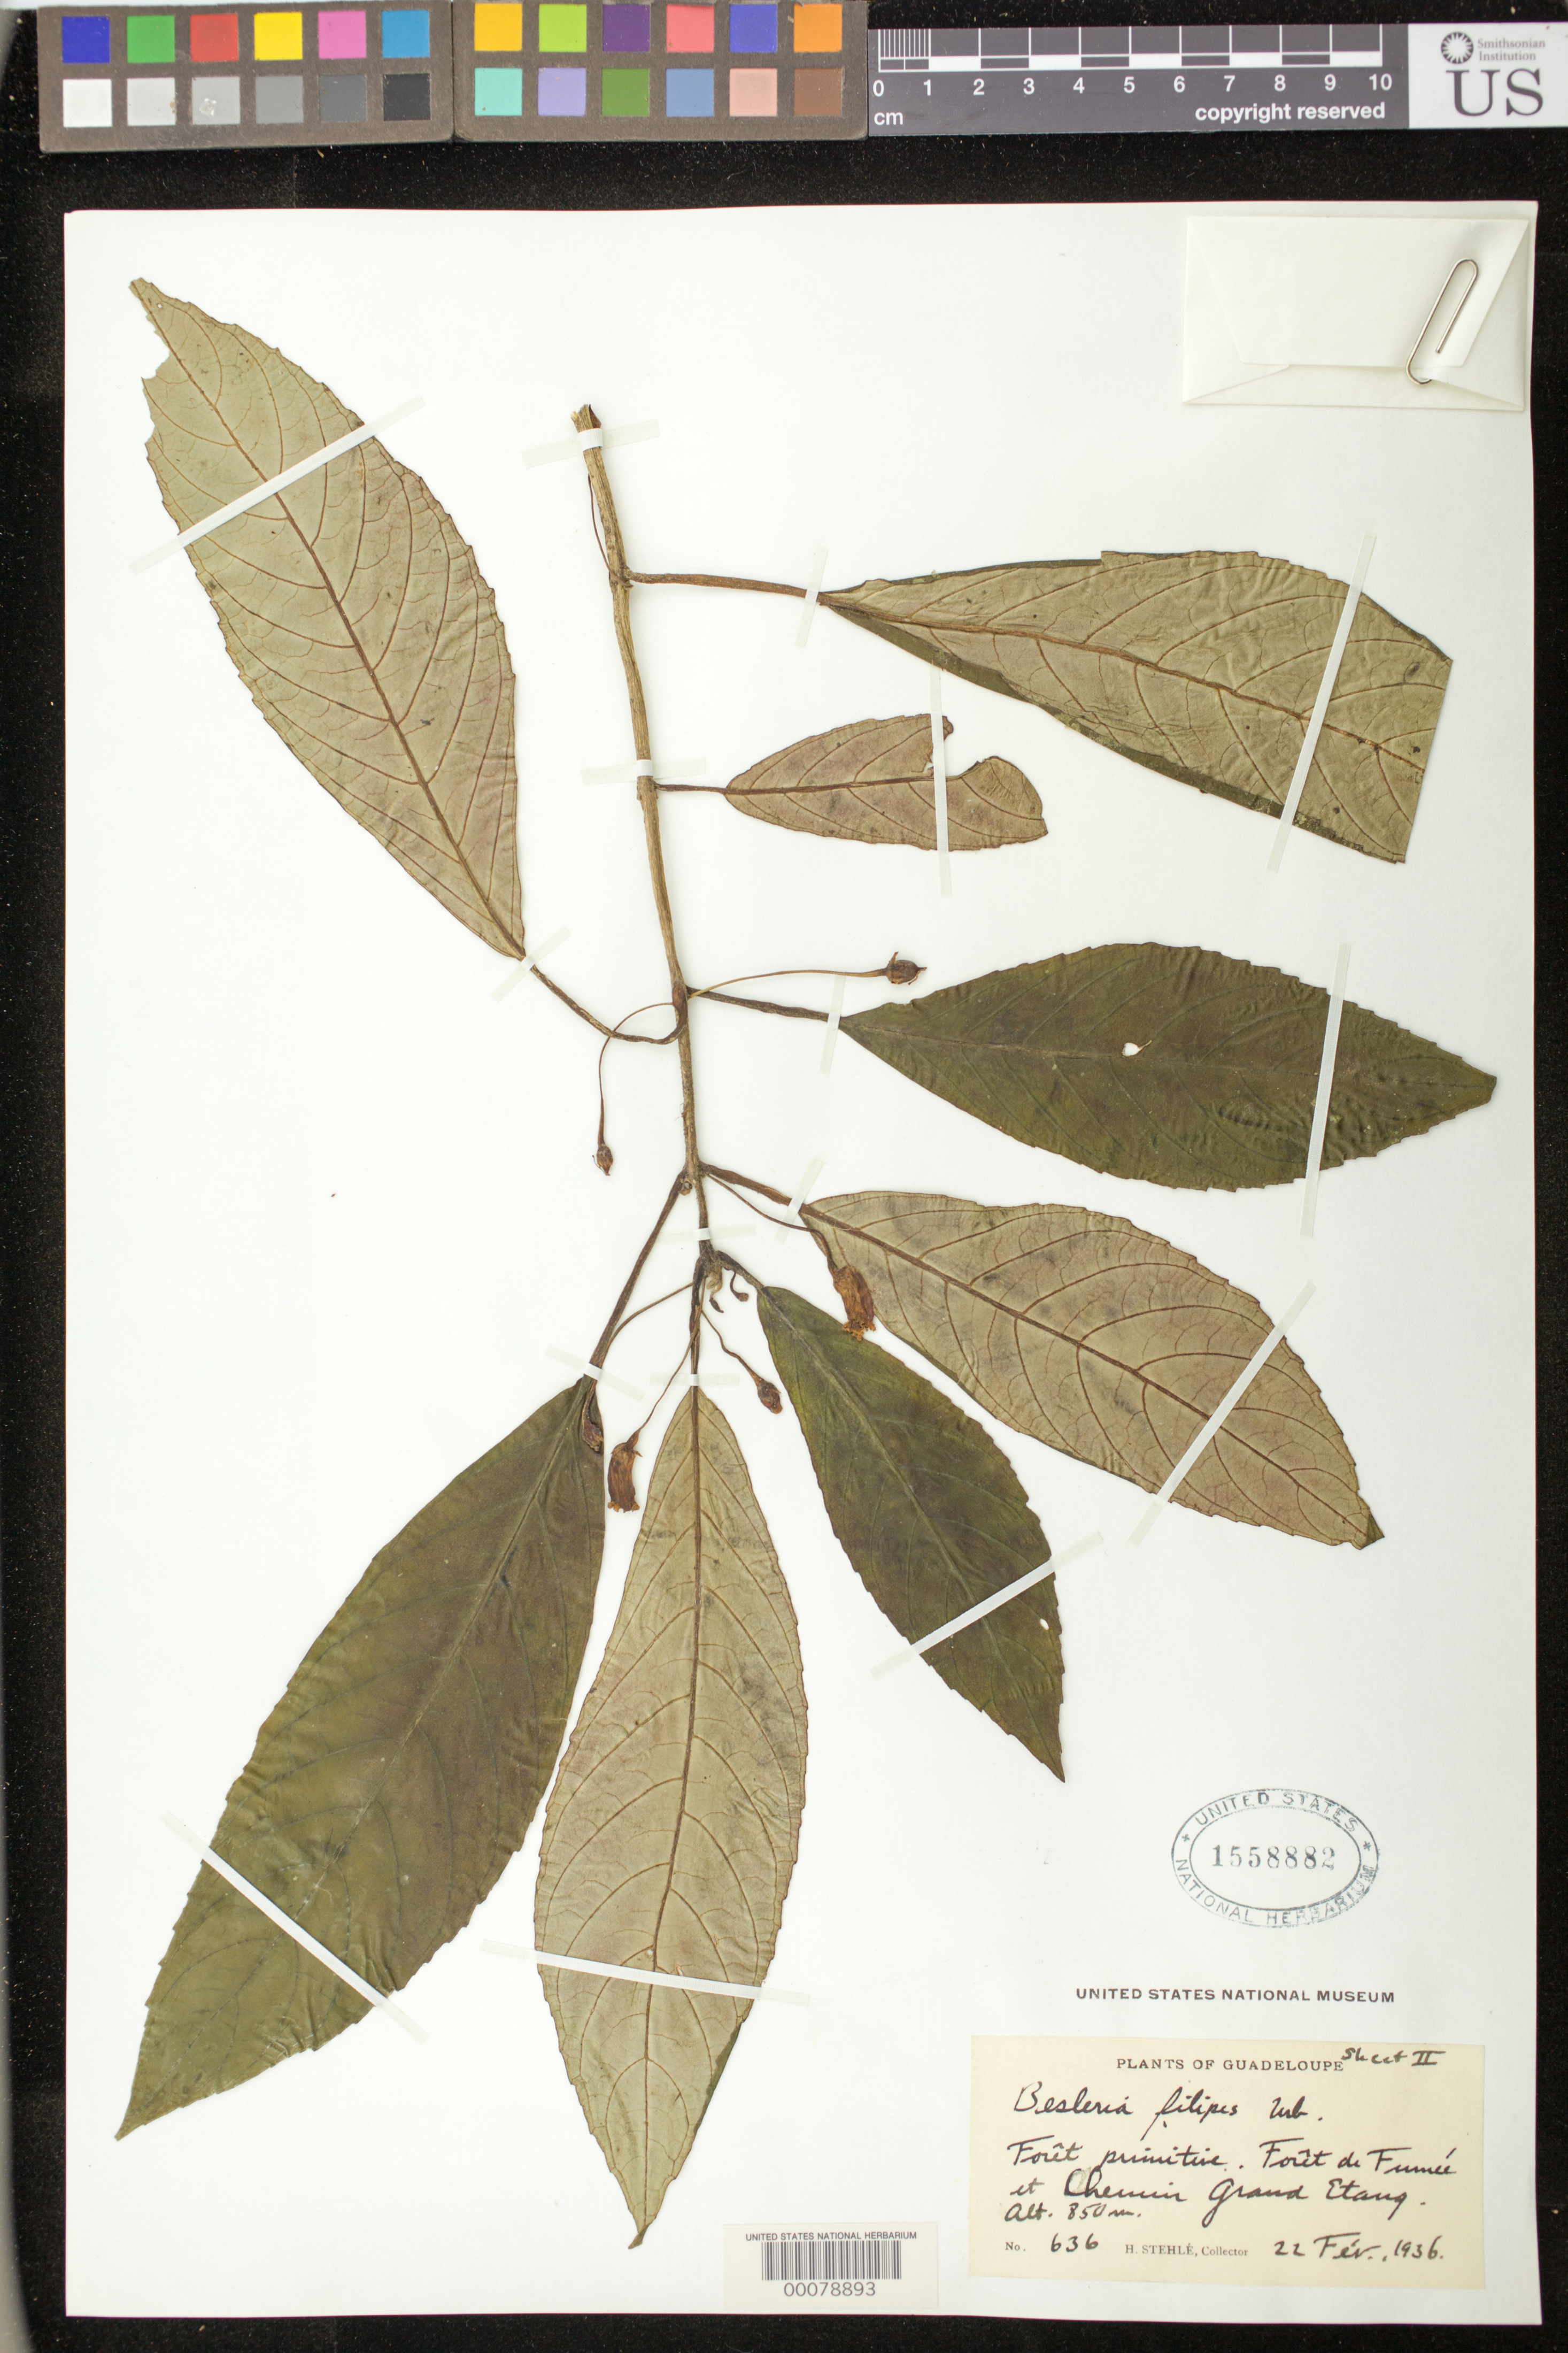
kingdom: Plantae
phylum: Tracheophyta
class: Magnoliopsida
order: Lamiales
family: Gesneriaceae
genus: Besleria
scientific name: Besleria filipes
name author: Urb.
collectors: H. Stehlé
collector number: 636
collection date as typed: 22 Feb 1936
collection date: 1936-02-22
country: Guadeloupe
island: Basse Terre [Guadeloupe]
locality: Forest of Fumee and Chermin Grand Etang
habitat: Primitive forest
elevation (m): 850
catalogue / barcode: US 1558882